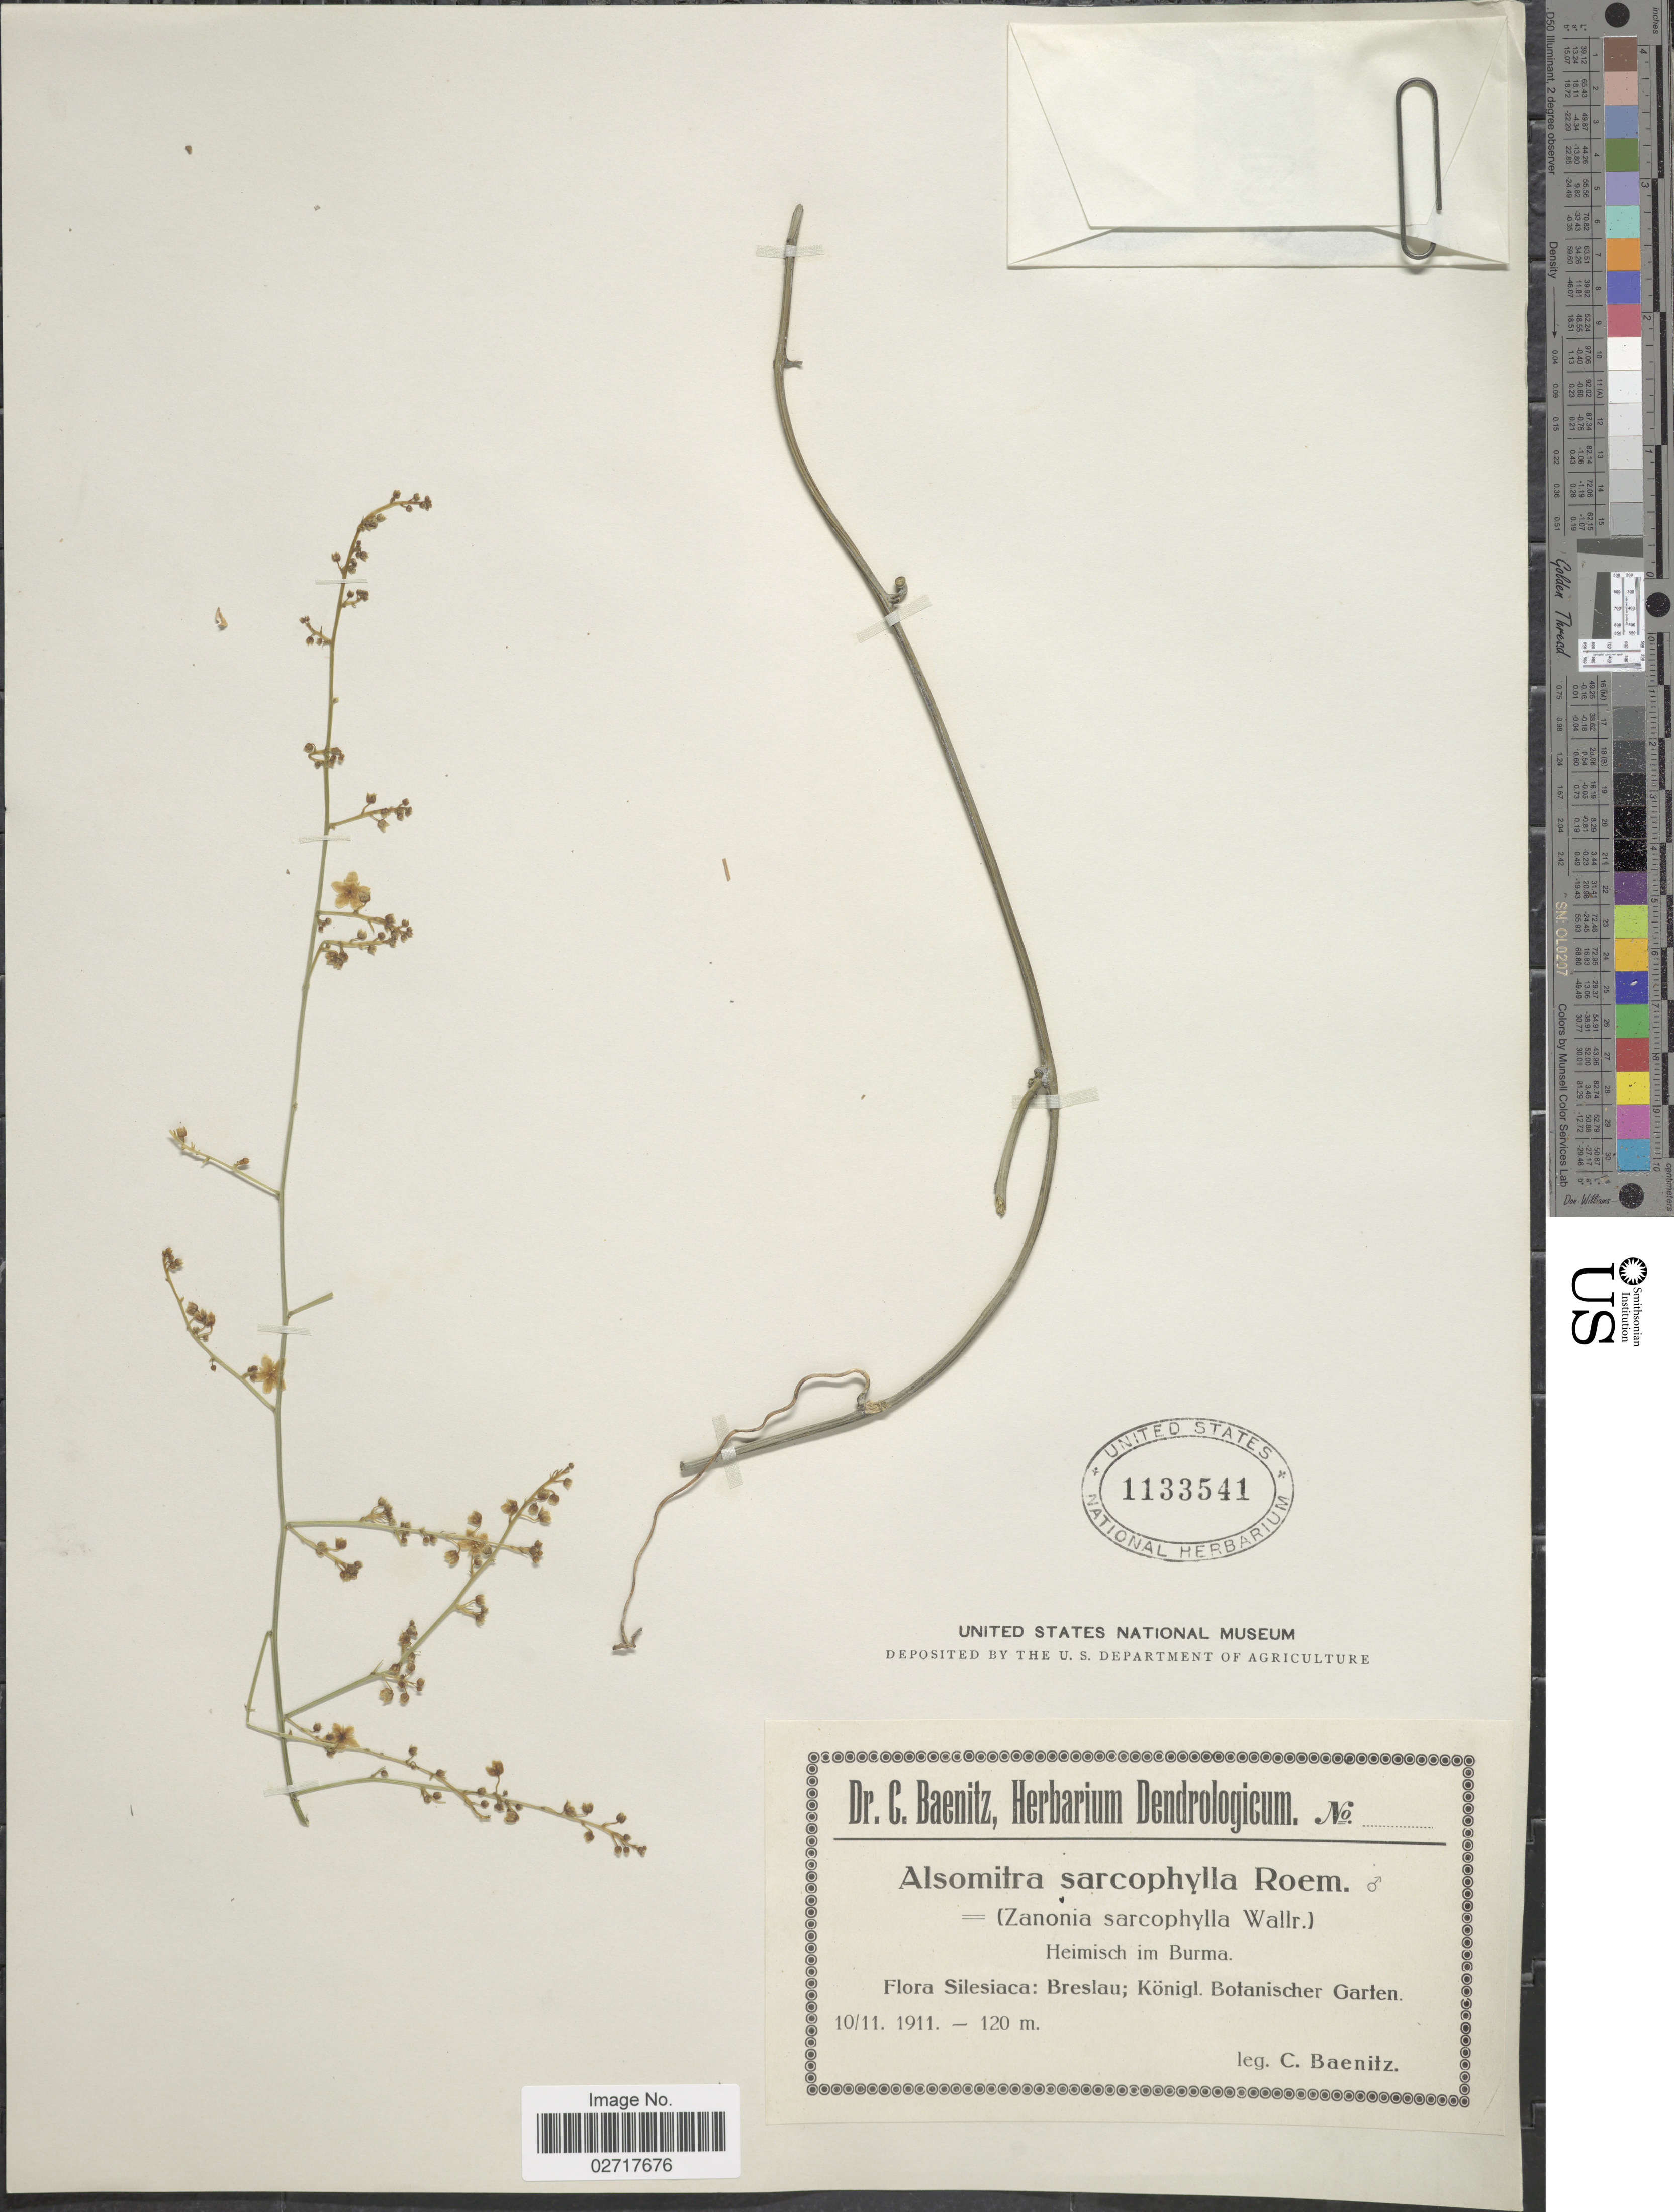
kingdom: Plantae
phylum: Tracheophyta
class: Magnoliopsida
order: Cucurbitales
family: Cucurbitaceae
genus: Neoalsomitra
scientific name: Neoalsomitra sarcophylla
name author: (Wall.) Hutch.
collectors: C. G. Baenitz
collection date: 1911-11-10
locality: Silesiaca: Breslau; Königl. Botanischer Garten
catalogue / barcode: US 1133541